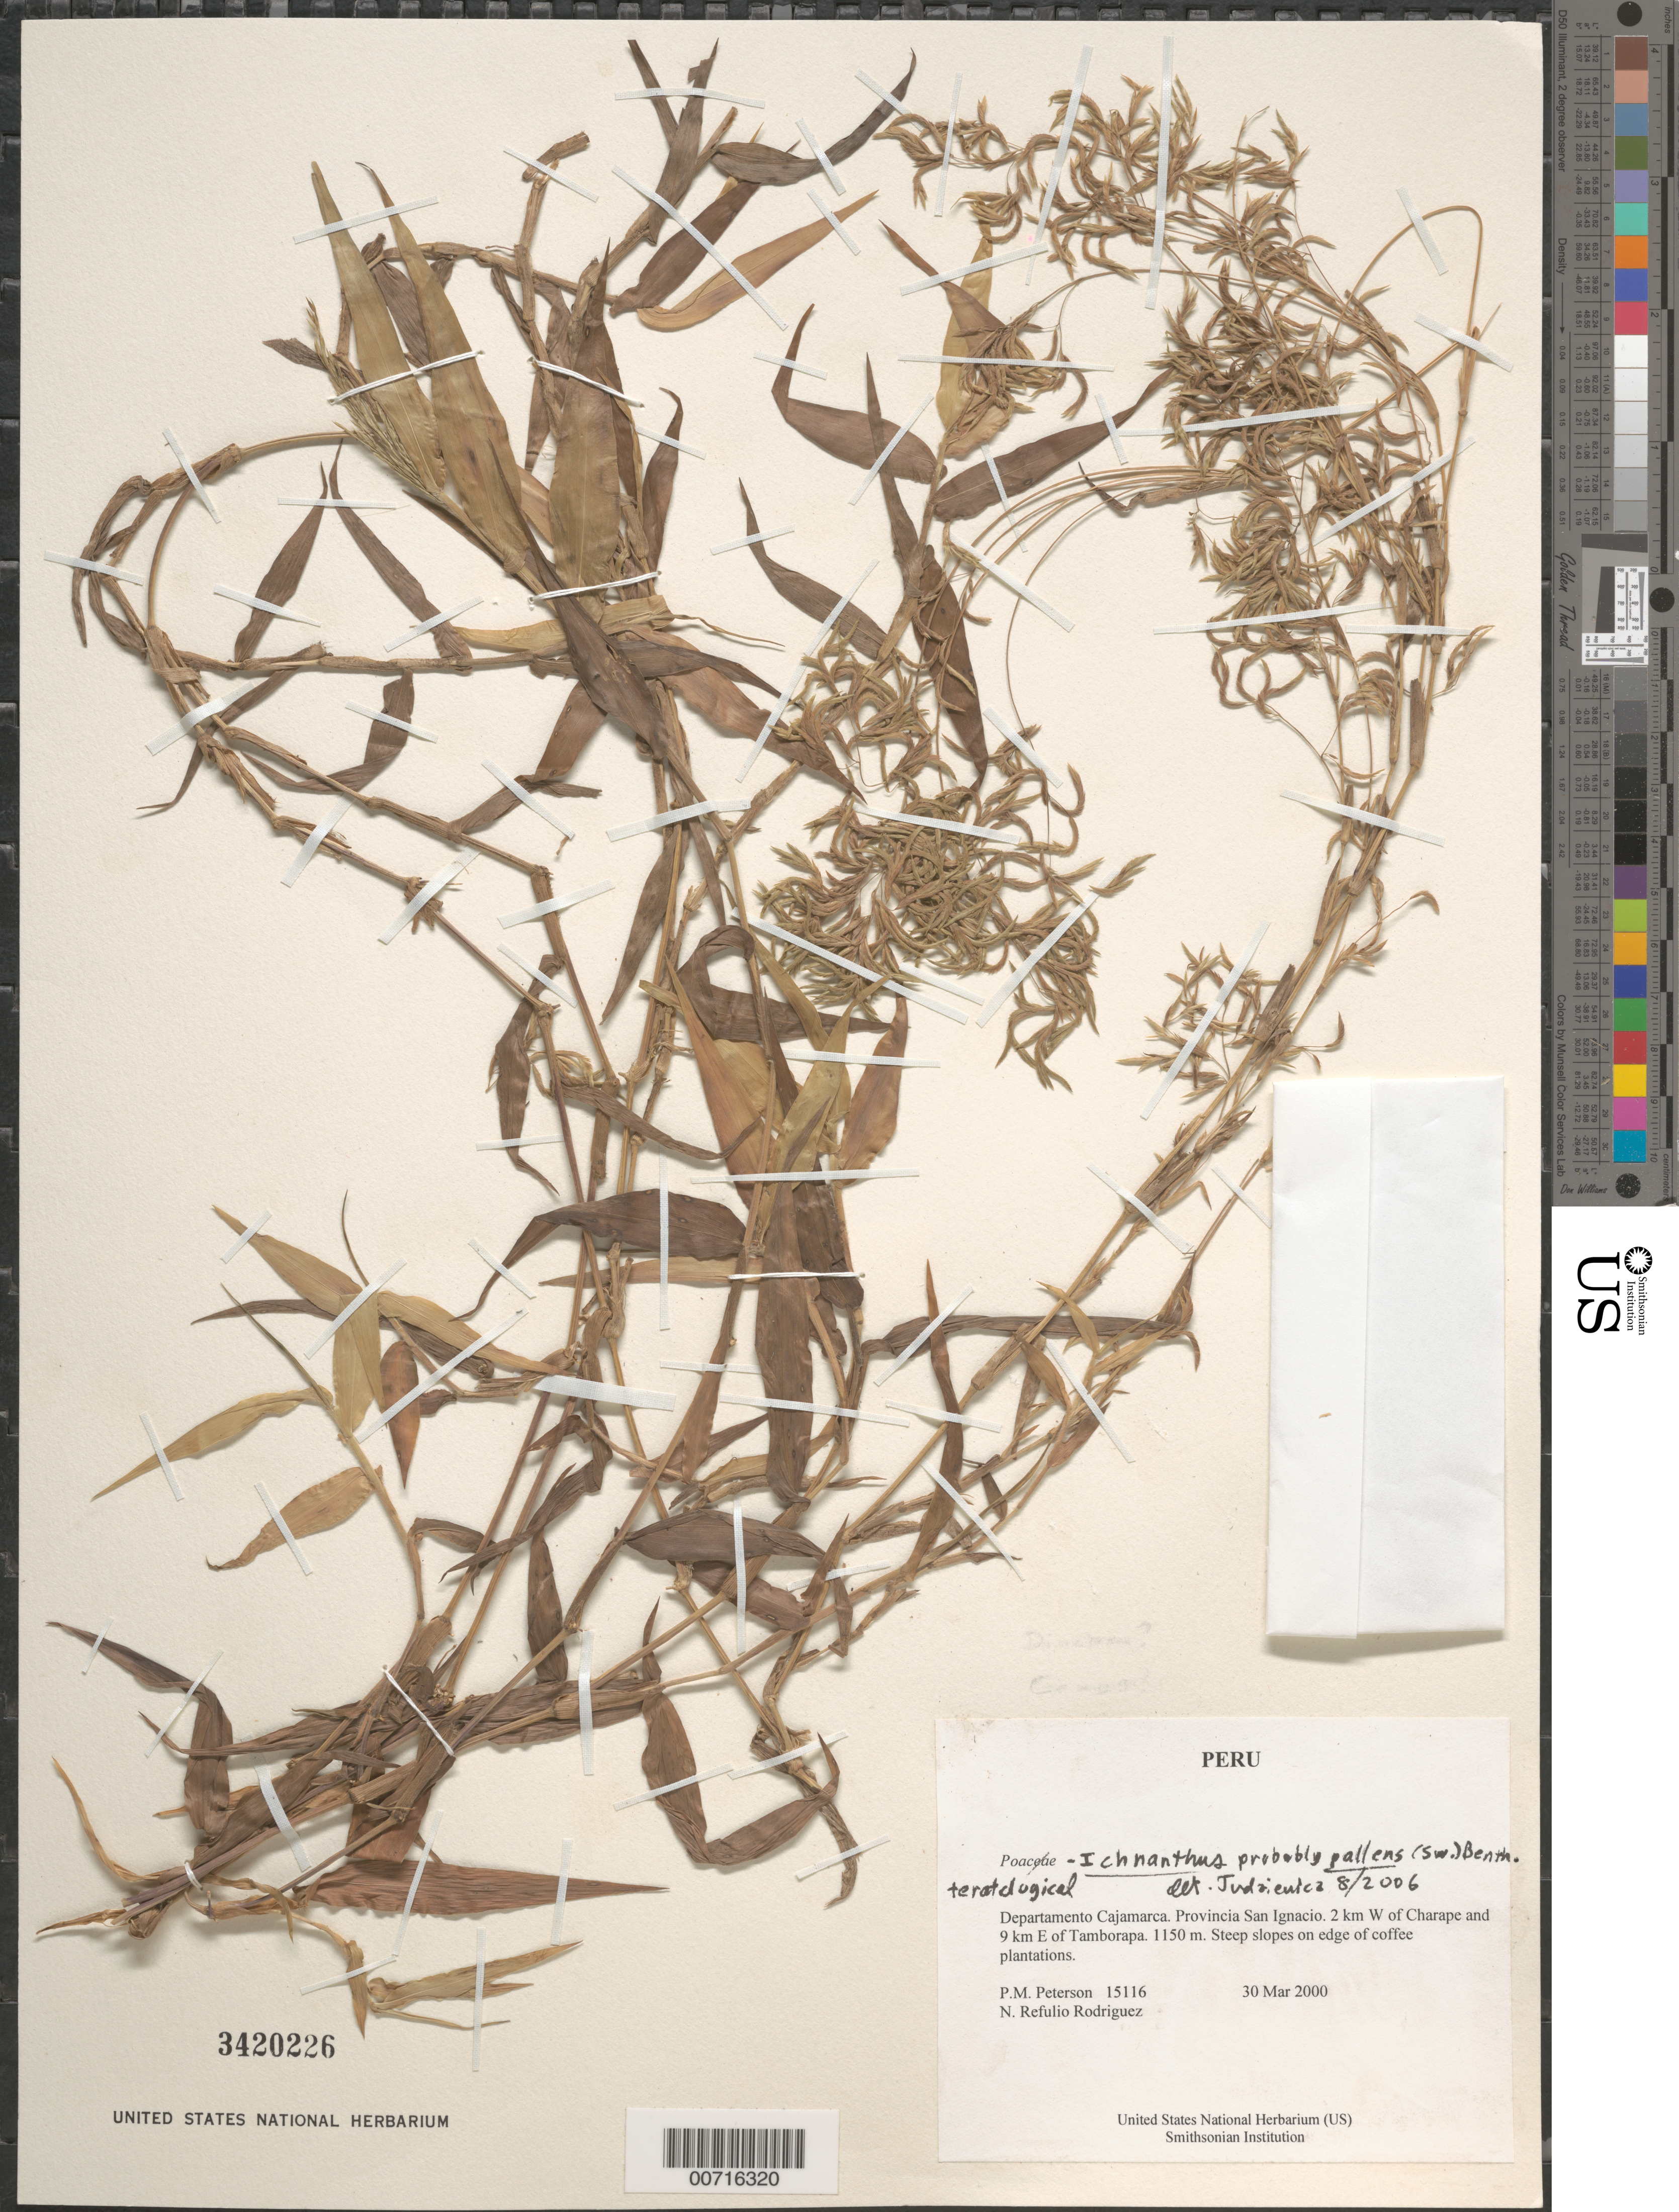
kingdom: Plantae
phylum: Tracheophyta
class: Liliopsida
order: Poales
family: Poaceae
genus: Ichnanthus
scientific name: Ichnanthus pallens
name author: (Sw.) Munro ex Benth.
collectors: P. M. Peterson & N. Refulio-Rodríguez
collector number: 15116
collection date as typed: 30 Mar 2000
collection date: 2000-03-30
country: Peru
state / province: Cajamarca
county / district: San Ignacio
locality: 2 km W of Charape and 9 km E of Tamborapa.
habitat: Steep slopes on edge of coffee plantations.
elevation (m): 1150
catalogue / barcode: US 3420226